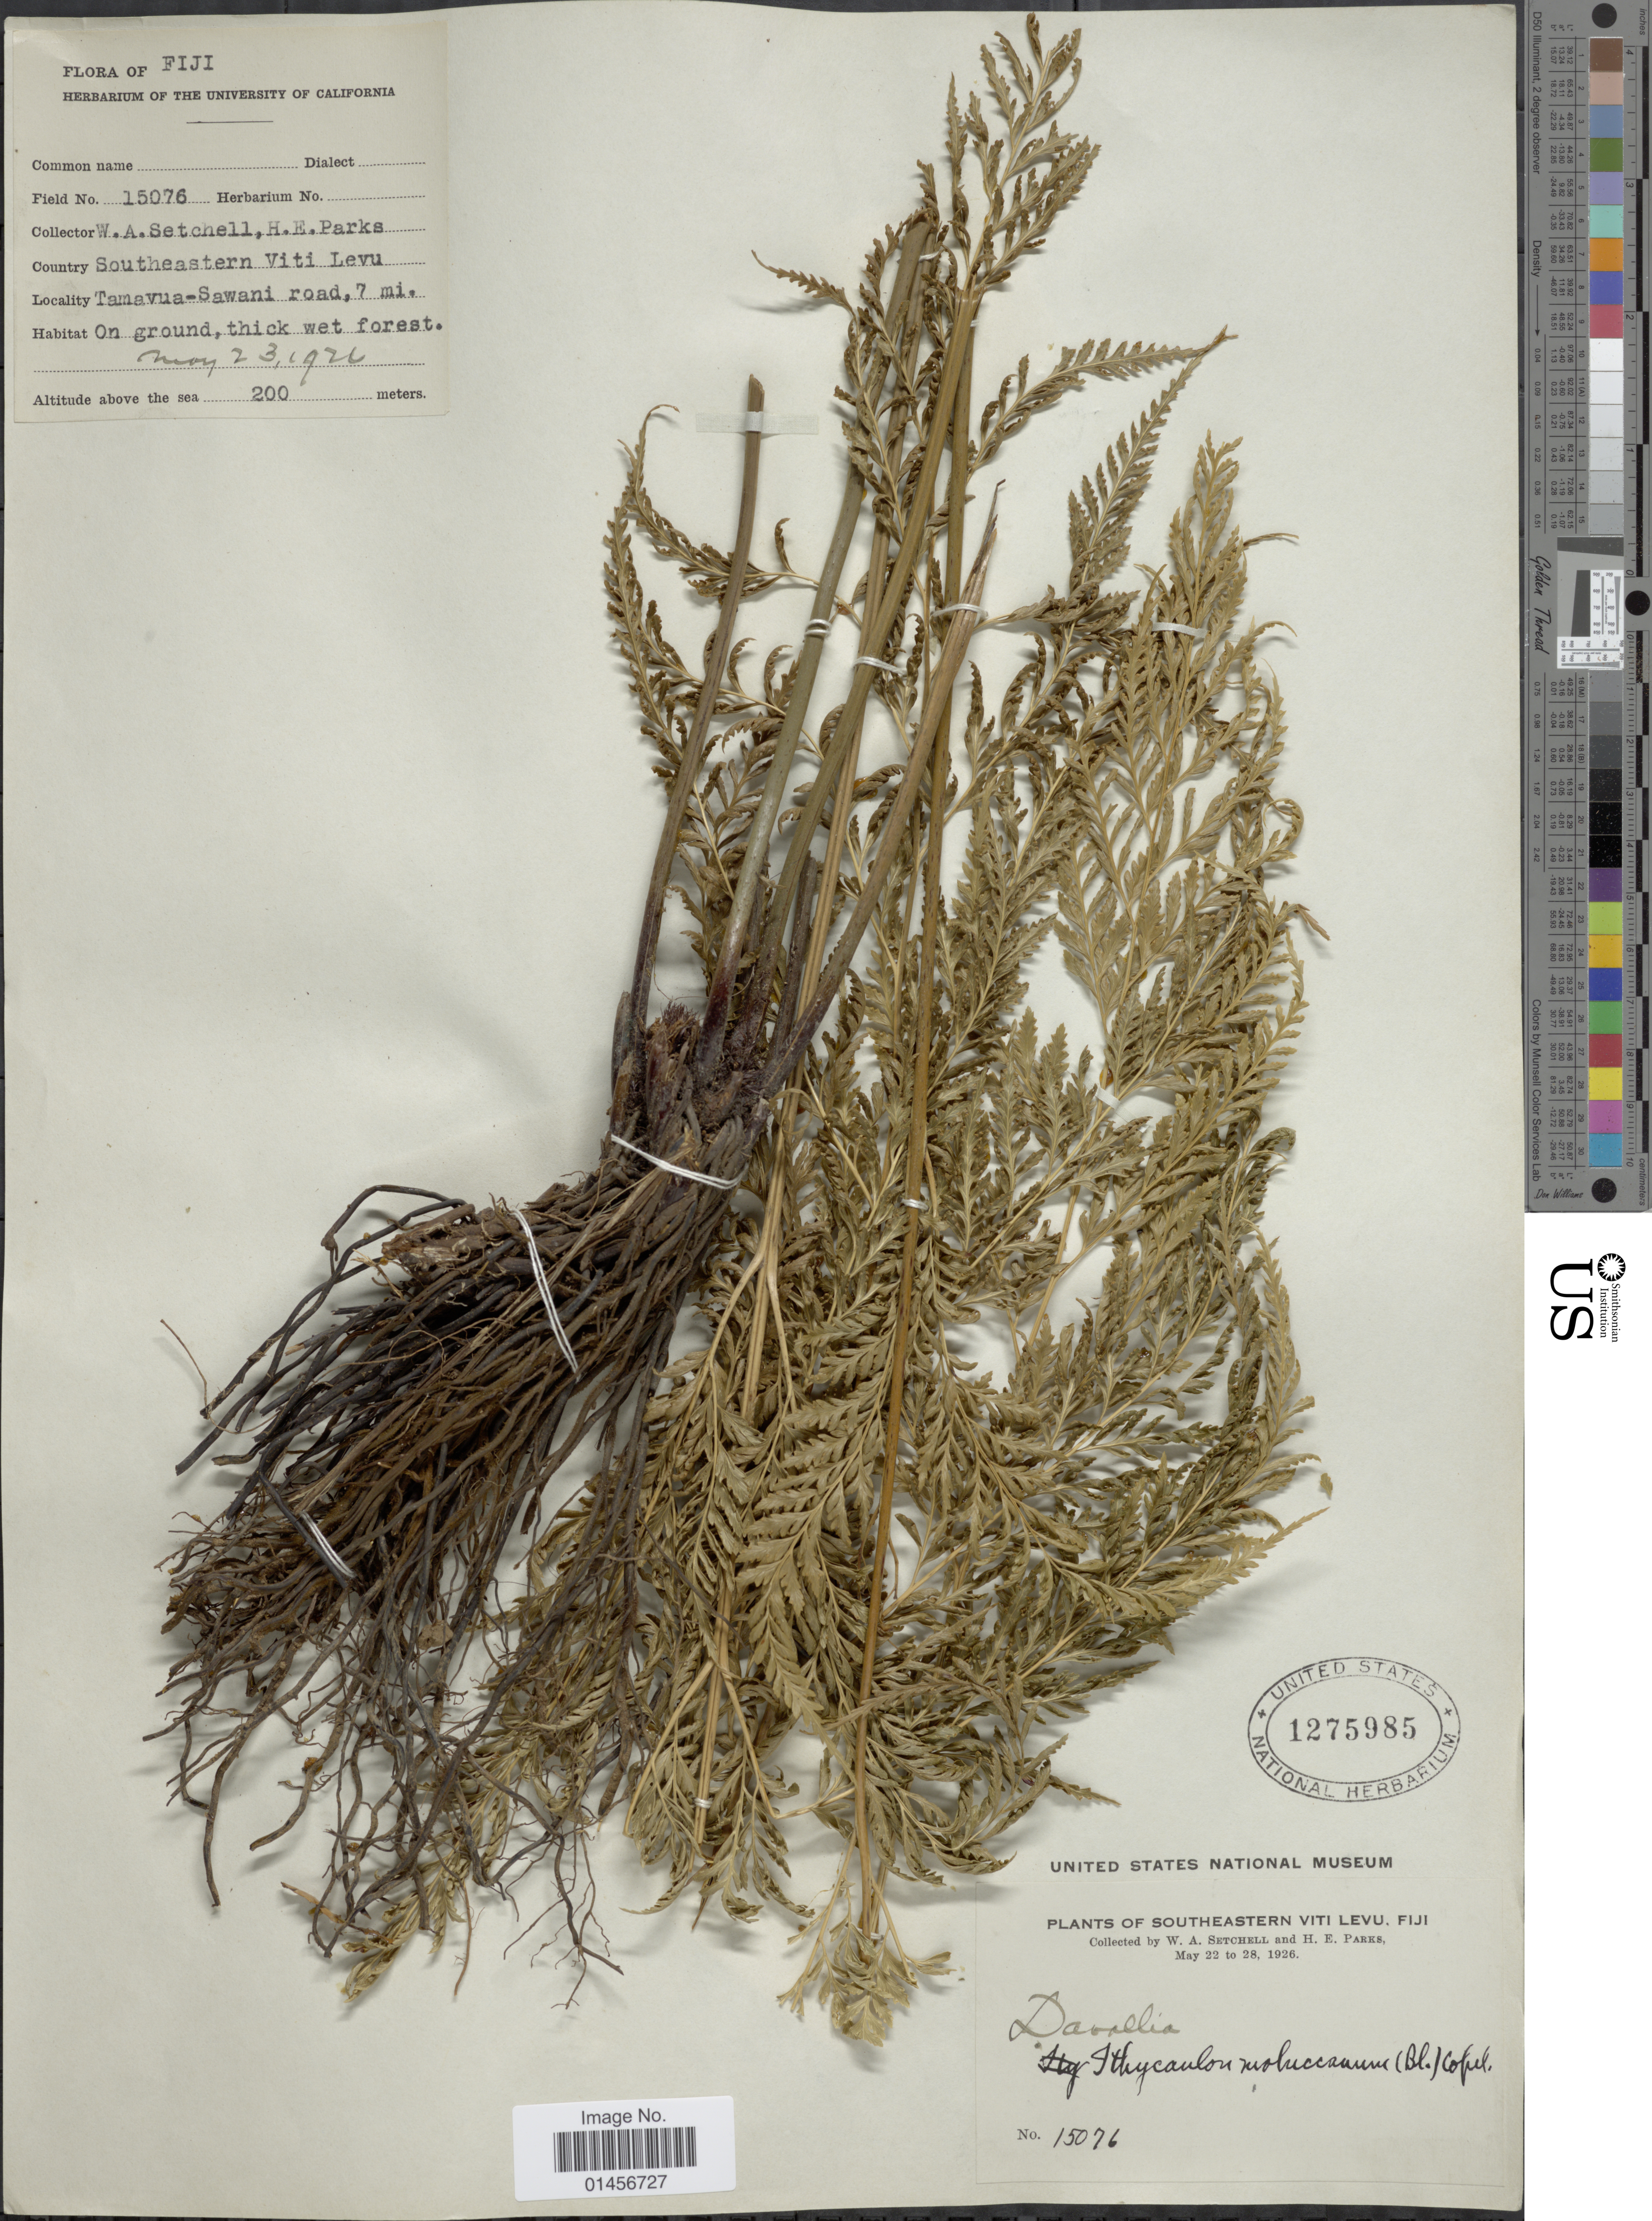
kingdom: Plantae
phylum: Tracheophyta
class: Polypodiopsida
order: Polypodiales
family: Saccolomataceae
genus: Saccoloma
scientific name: Saccoloma tenue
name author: (Brack.) Mett.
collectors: W. Setchell & H. E. Parks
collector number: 15076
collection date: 1926-05-22/1926-05-28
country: Fiji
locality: Southeastern Viti Levu, Fiji, Tamavua-Sawani road, 7 mi.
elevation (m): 200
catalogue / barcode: US 1275985